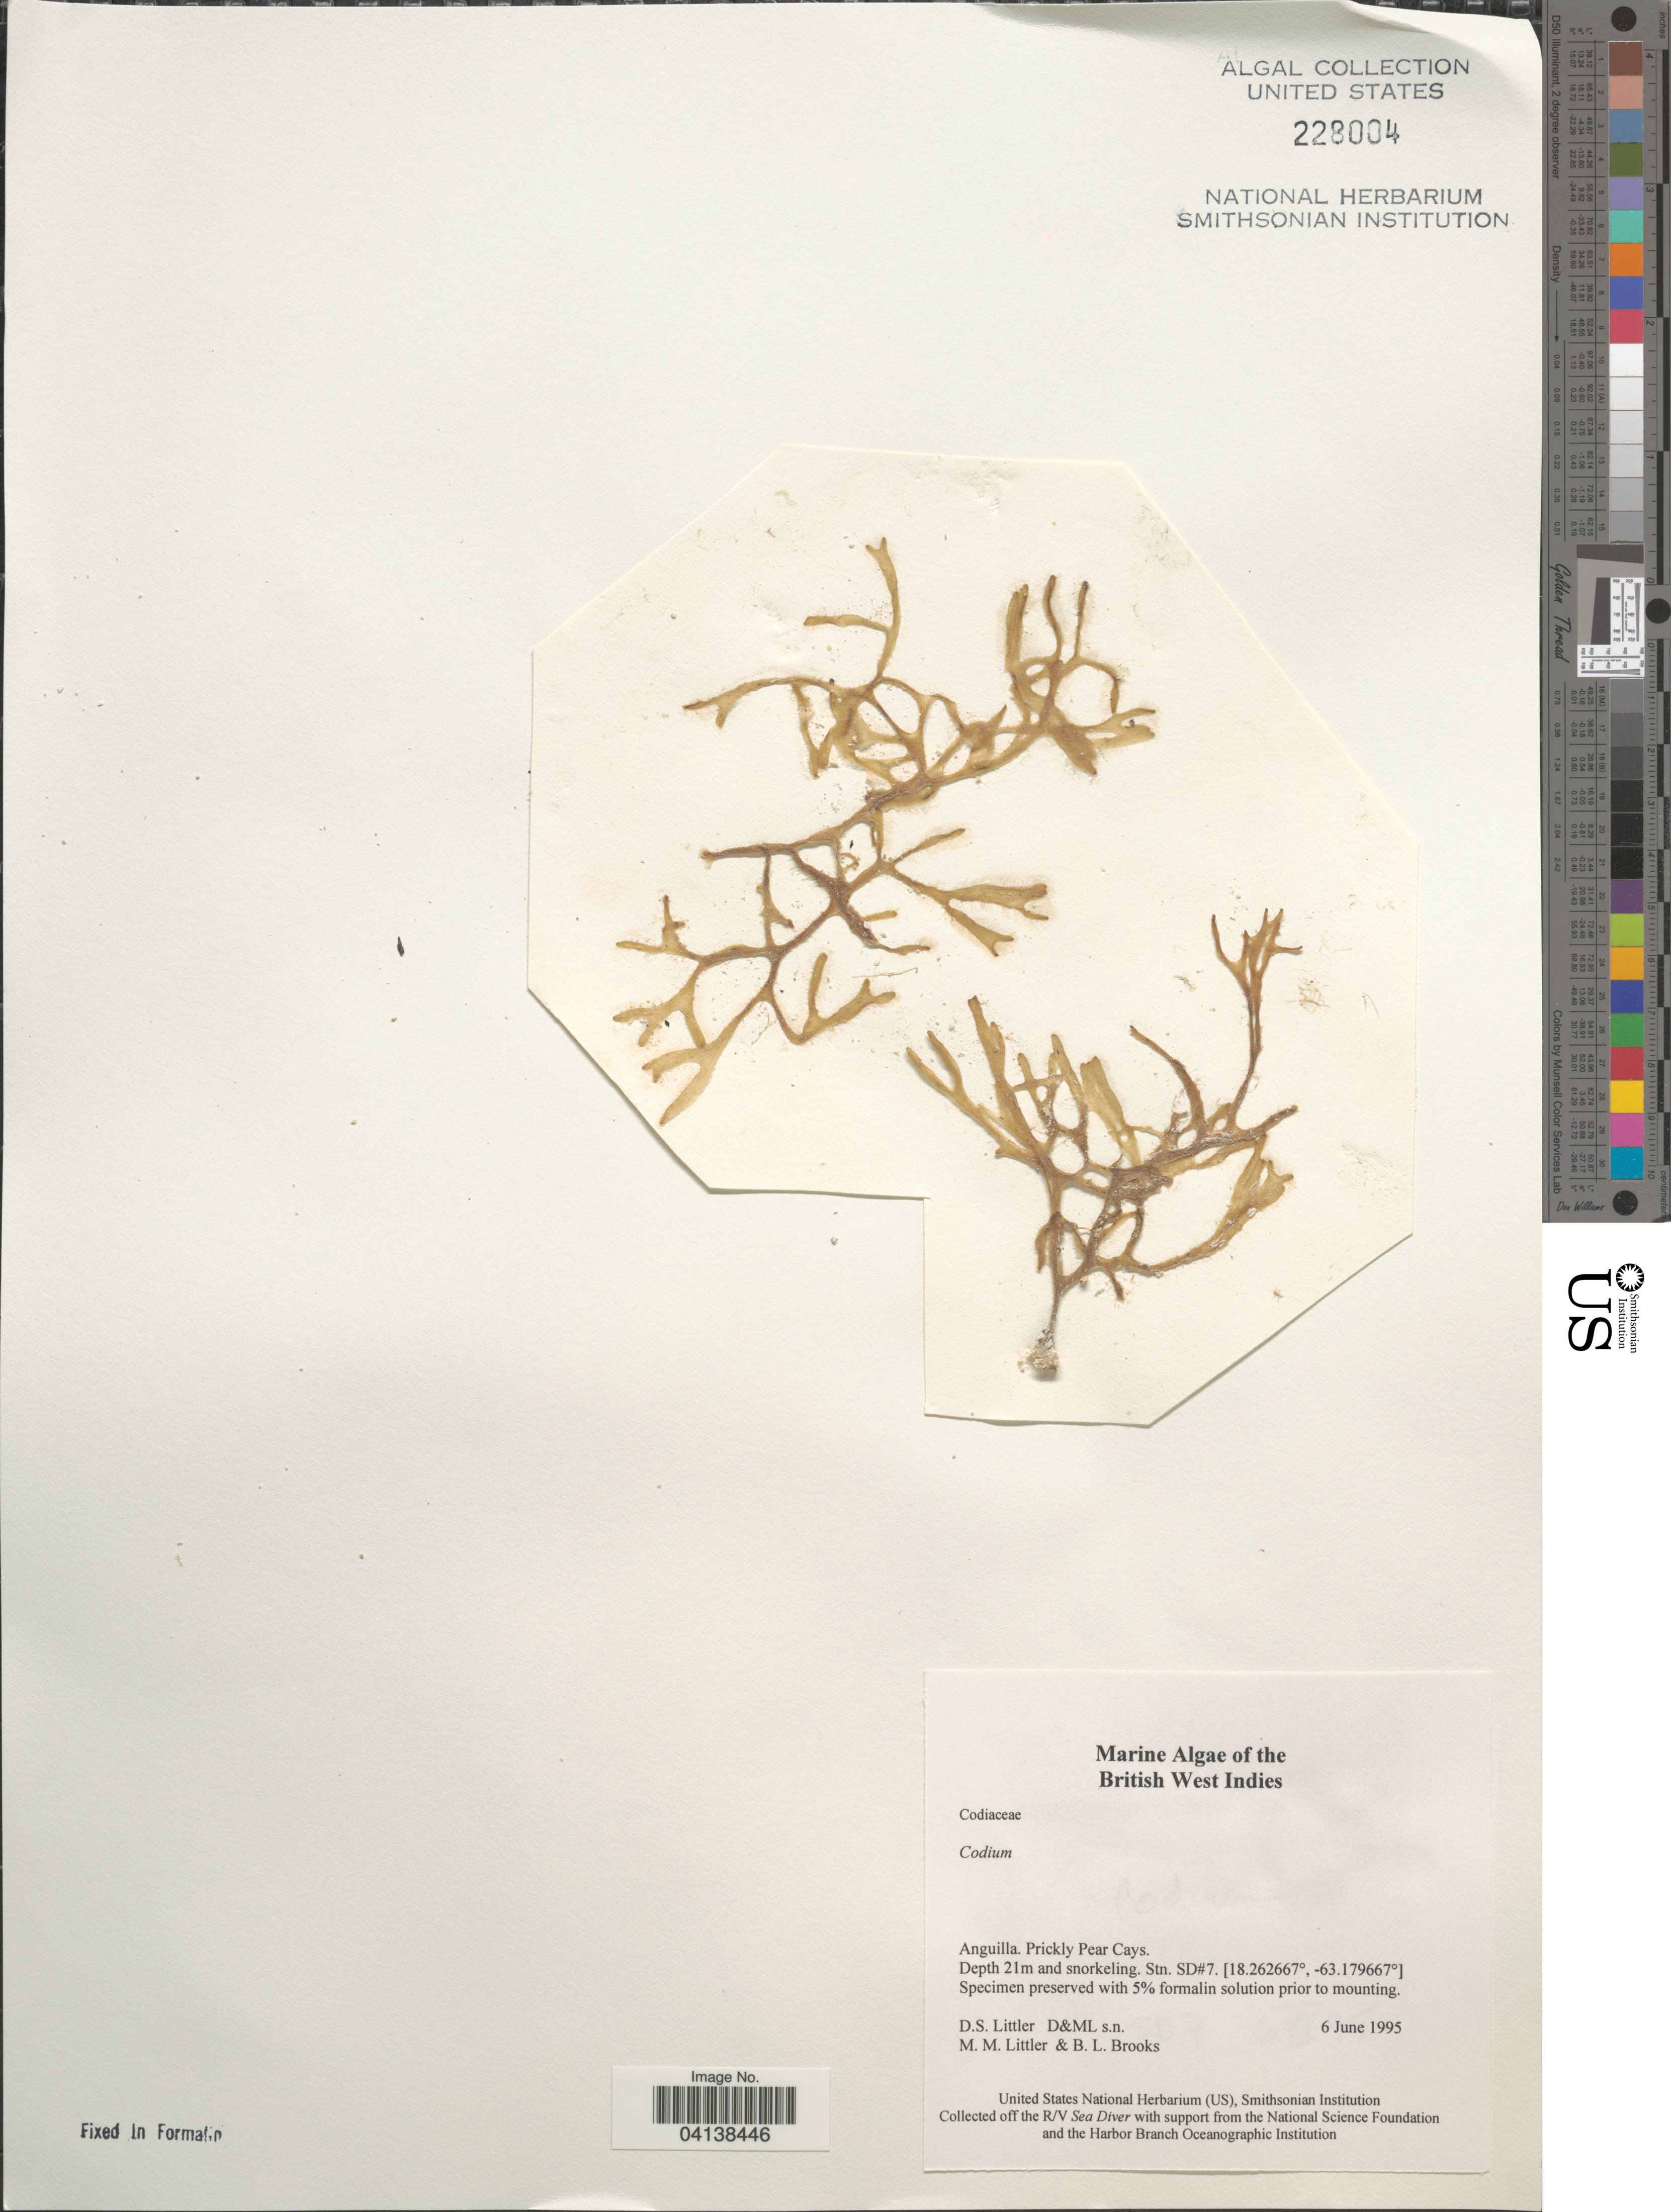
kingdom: Plantae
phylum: Chlorophyta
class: Ulvophyceae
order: Bryopsidales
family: Codiaceae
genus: Codium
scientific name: Codium sp.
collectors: D. S. Littler & B. Brooks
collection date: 1995-06-06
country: Anguilla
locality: British West Indies. Prickly Pear Cays. Stn. SD#7.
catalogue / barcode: US 228004